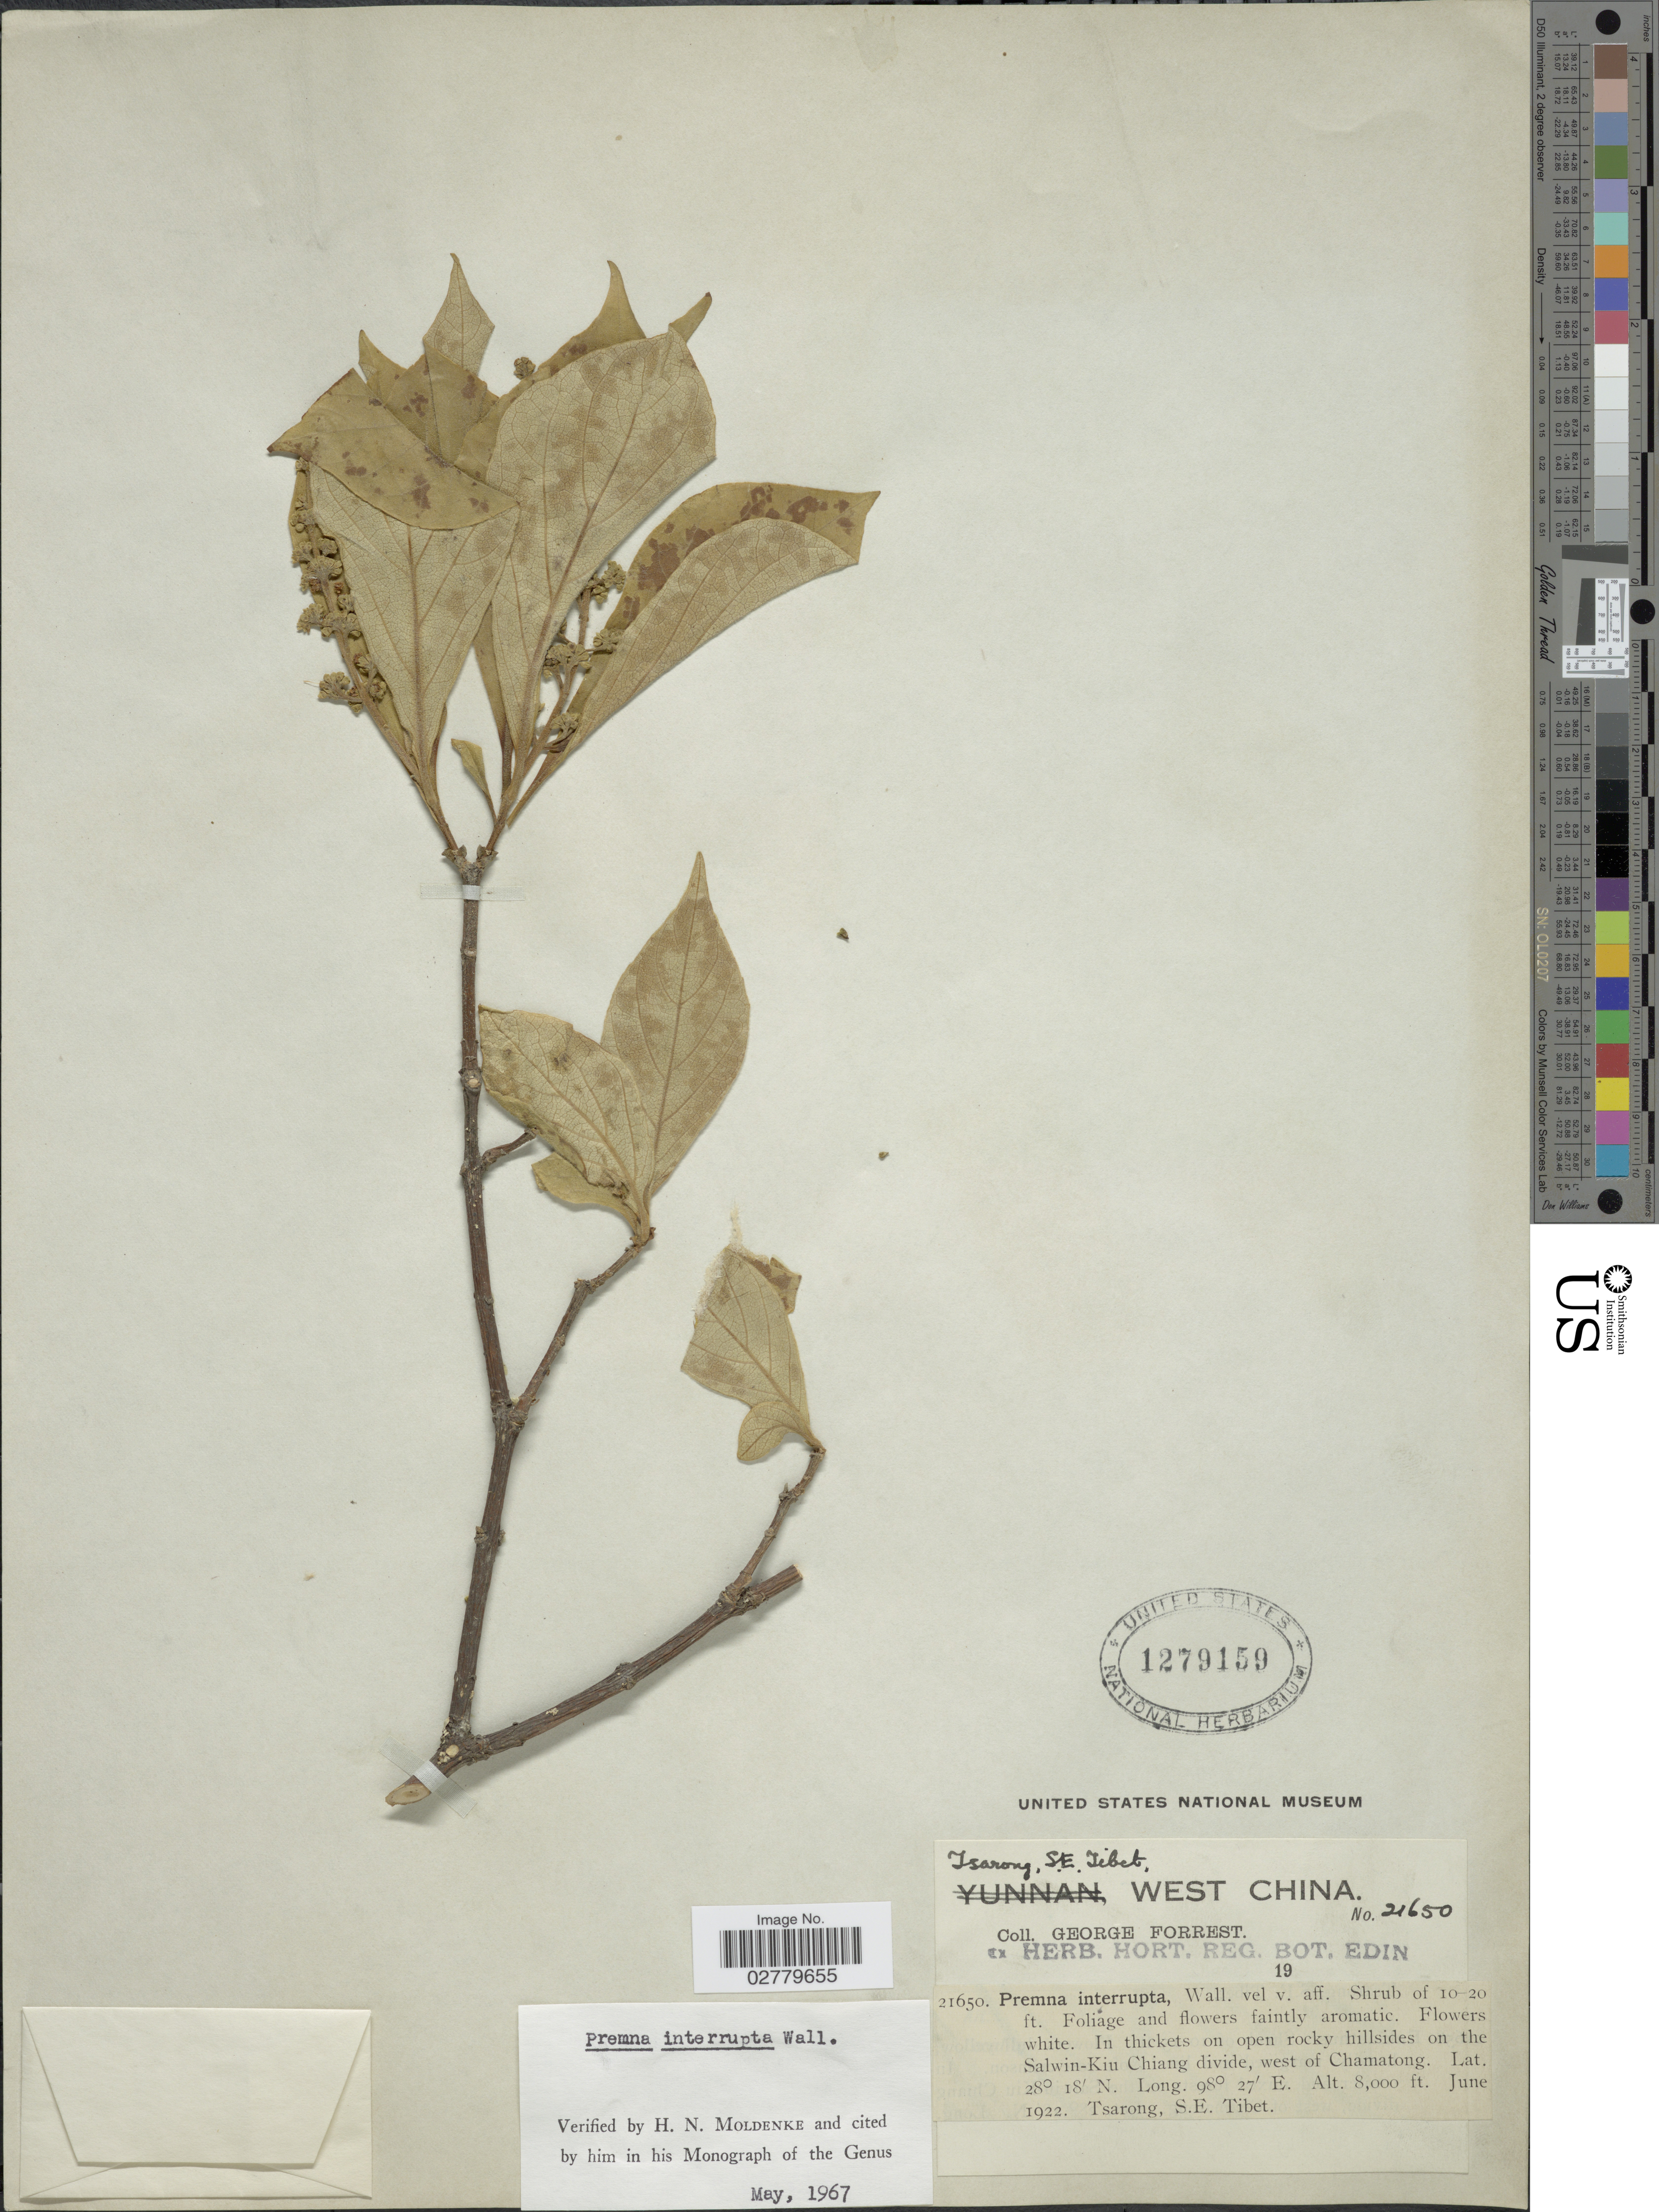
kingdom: Plantae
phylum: Tracheophyta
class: Magnoliopsida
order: Lamiales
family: Lamiaceae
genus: Premna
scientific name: Premna interrupta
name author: Wall. ex Schauer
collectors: G. Forrest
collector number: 21650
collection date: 1922-06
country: China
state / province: Xizang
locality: In thickets on open rocky hillsides on the Salwin-Kiu Chiang divide, west of Chamatong. Tsarong, S.E. Tibet. West China.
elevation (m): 2438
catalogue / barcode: US 1279159